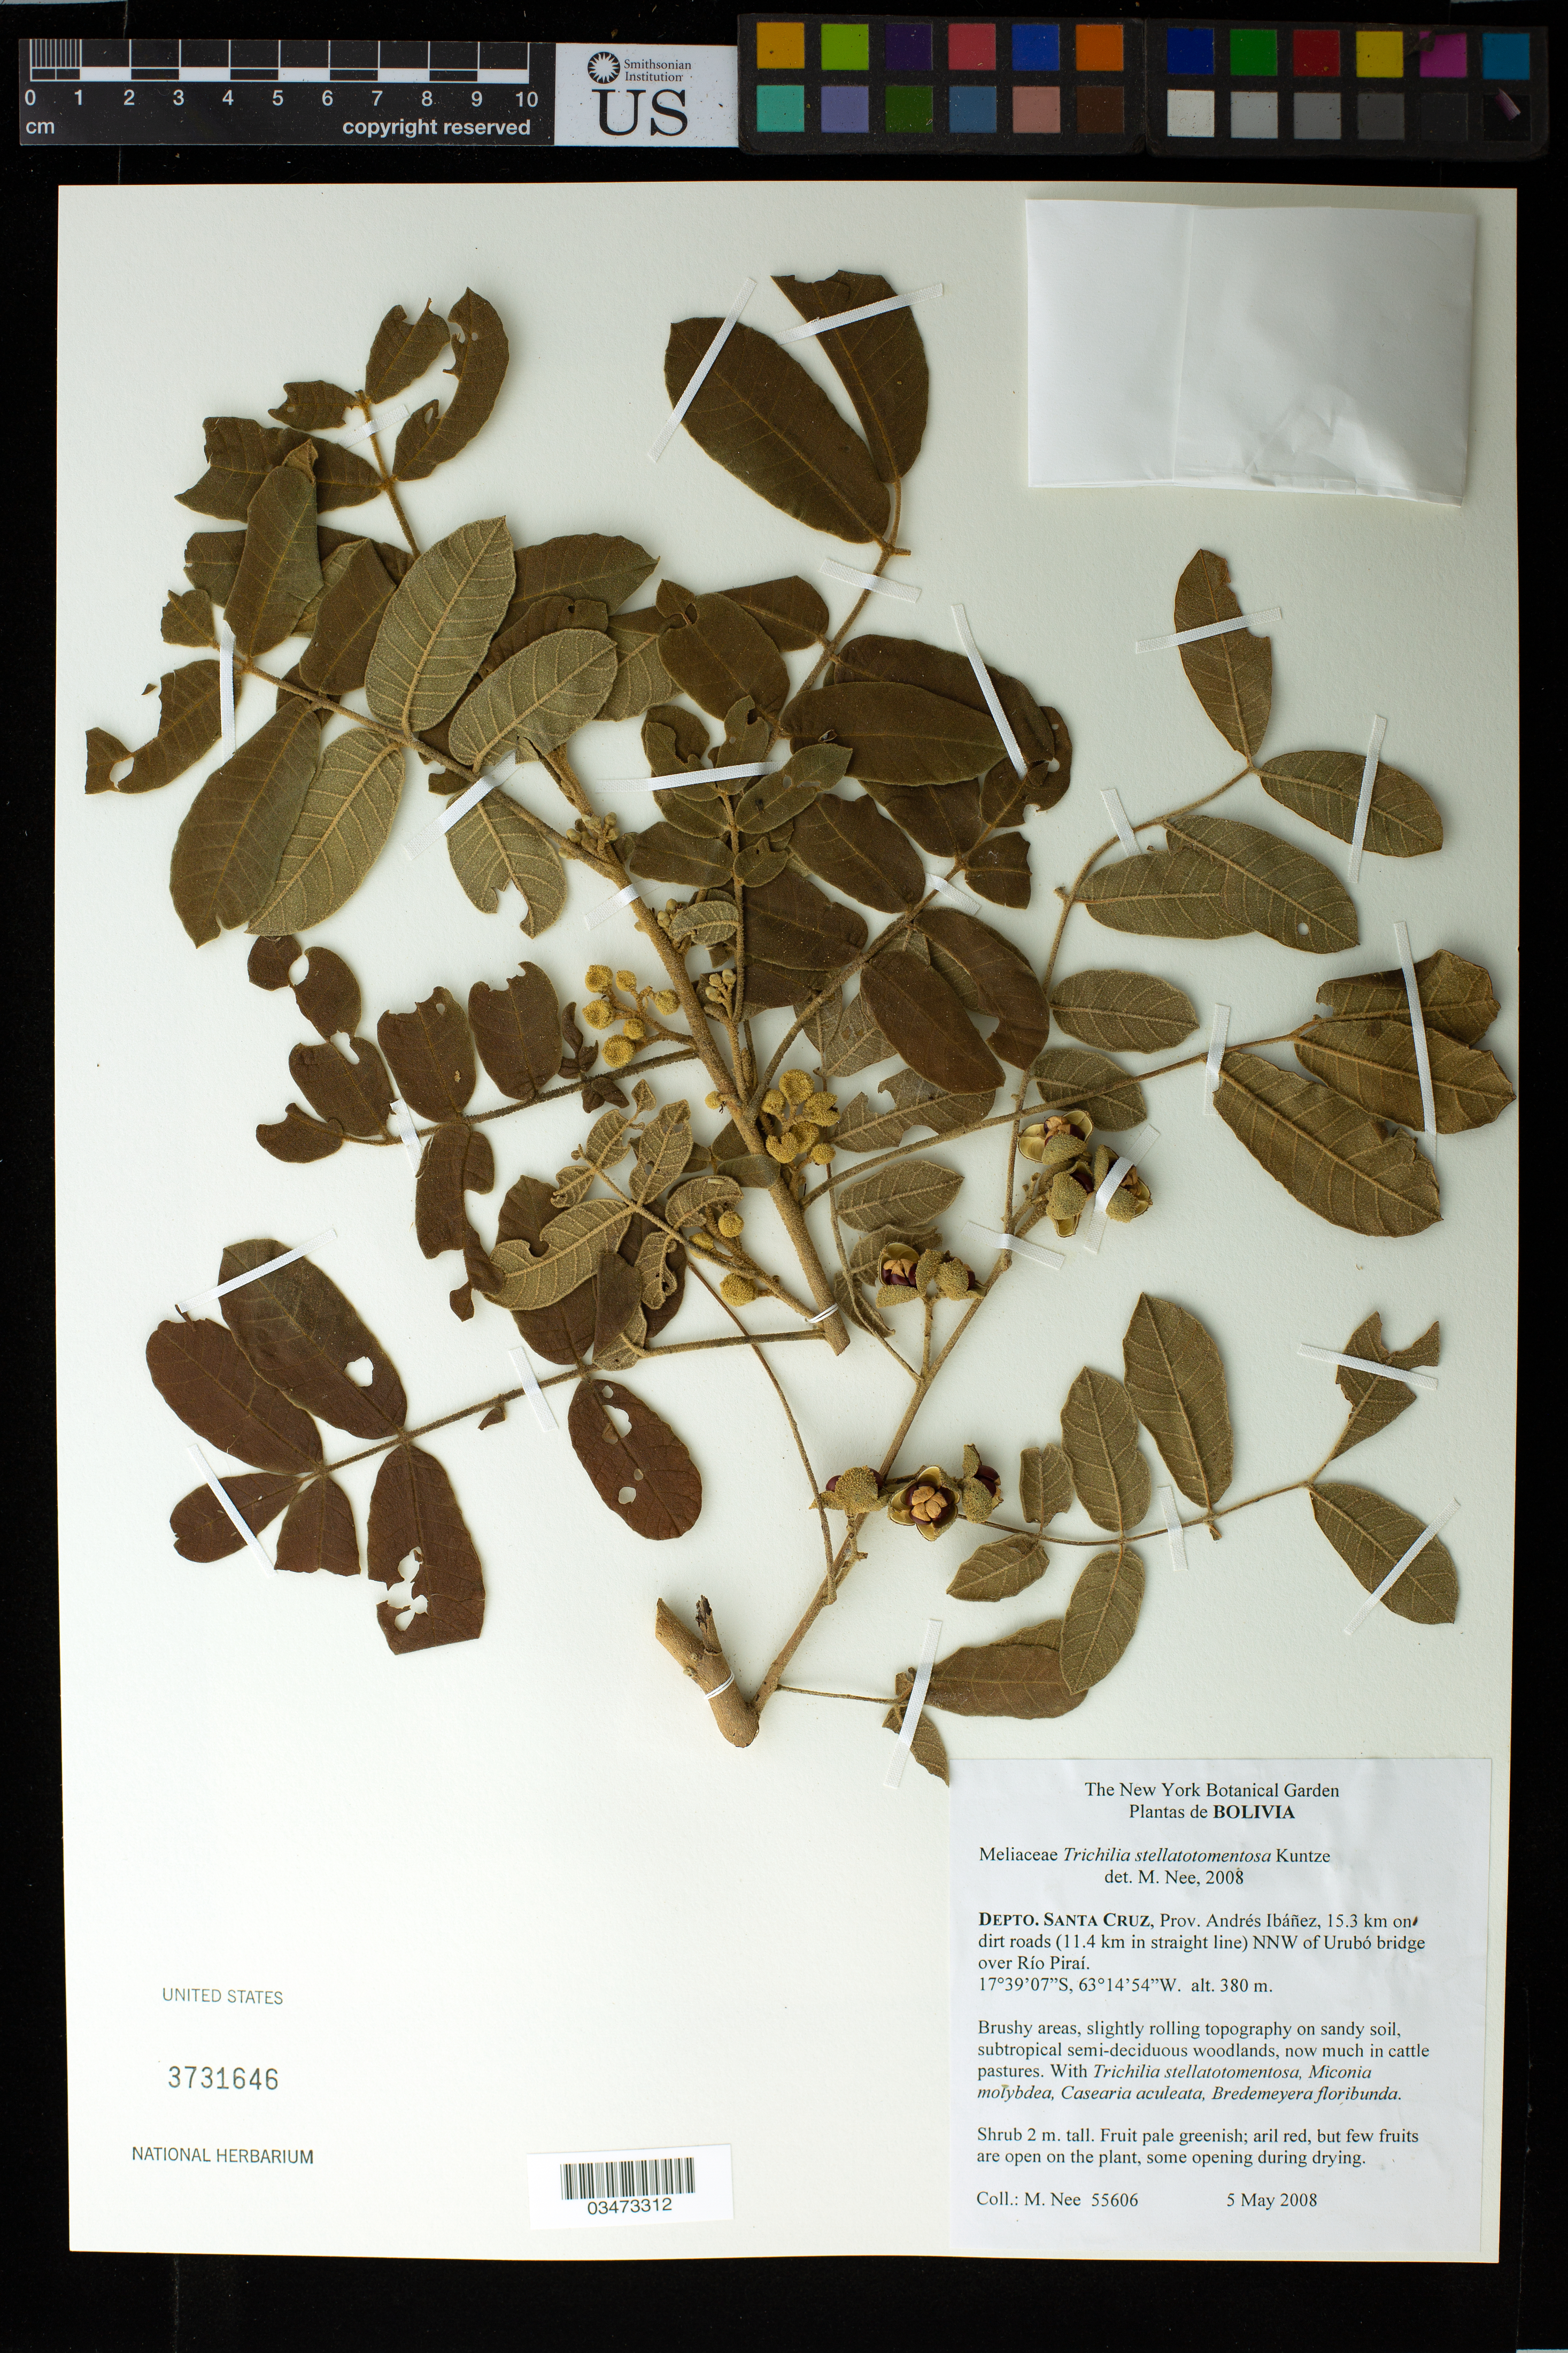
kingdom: Plantae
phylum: Tracheophyta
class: Magnoliopsida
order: Sapindales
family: Meliaceae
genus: Trichilia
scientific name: Trichilia stellatotomentosa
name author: Kuntze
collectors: M. Nee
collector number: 55606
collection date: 2008-05-05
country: Bolivia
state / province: Santa Cruz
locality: Depto. Santa Cruz, Prov. Andres Ibanez, 15.3 km on dirt roads (11.4 km in straight line) NNW of Urubo bridge over Rio Pirai.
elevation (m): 380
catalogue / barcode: US 3731646